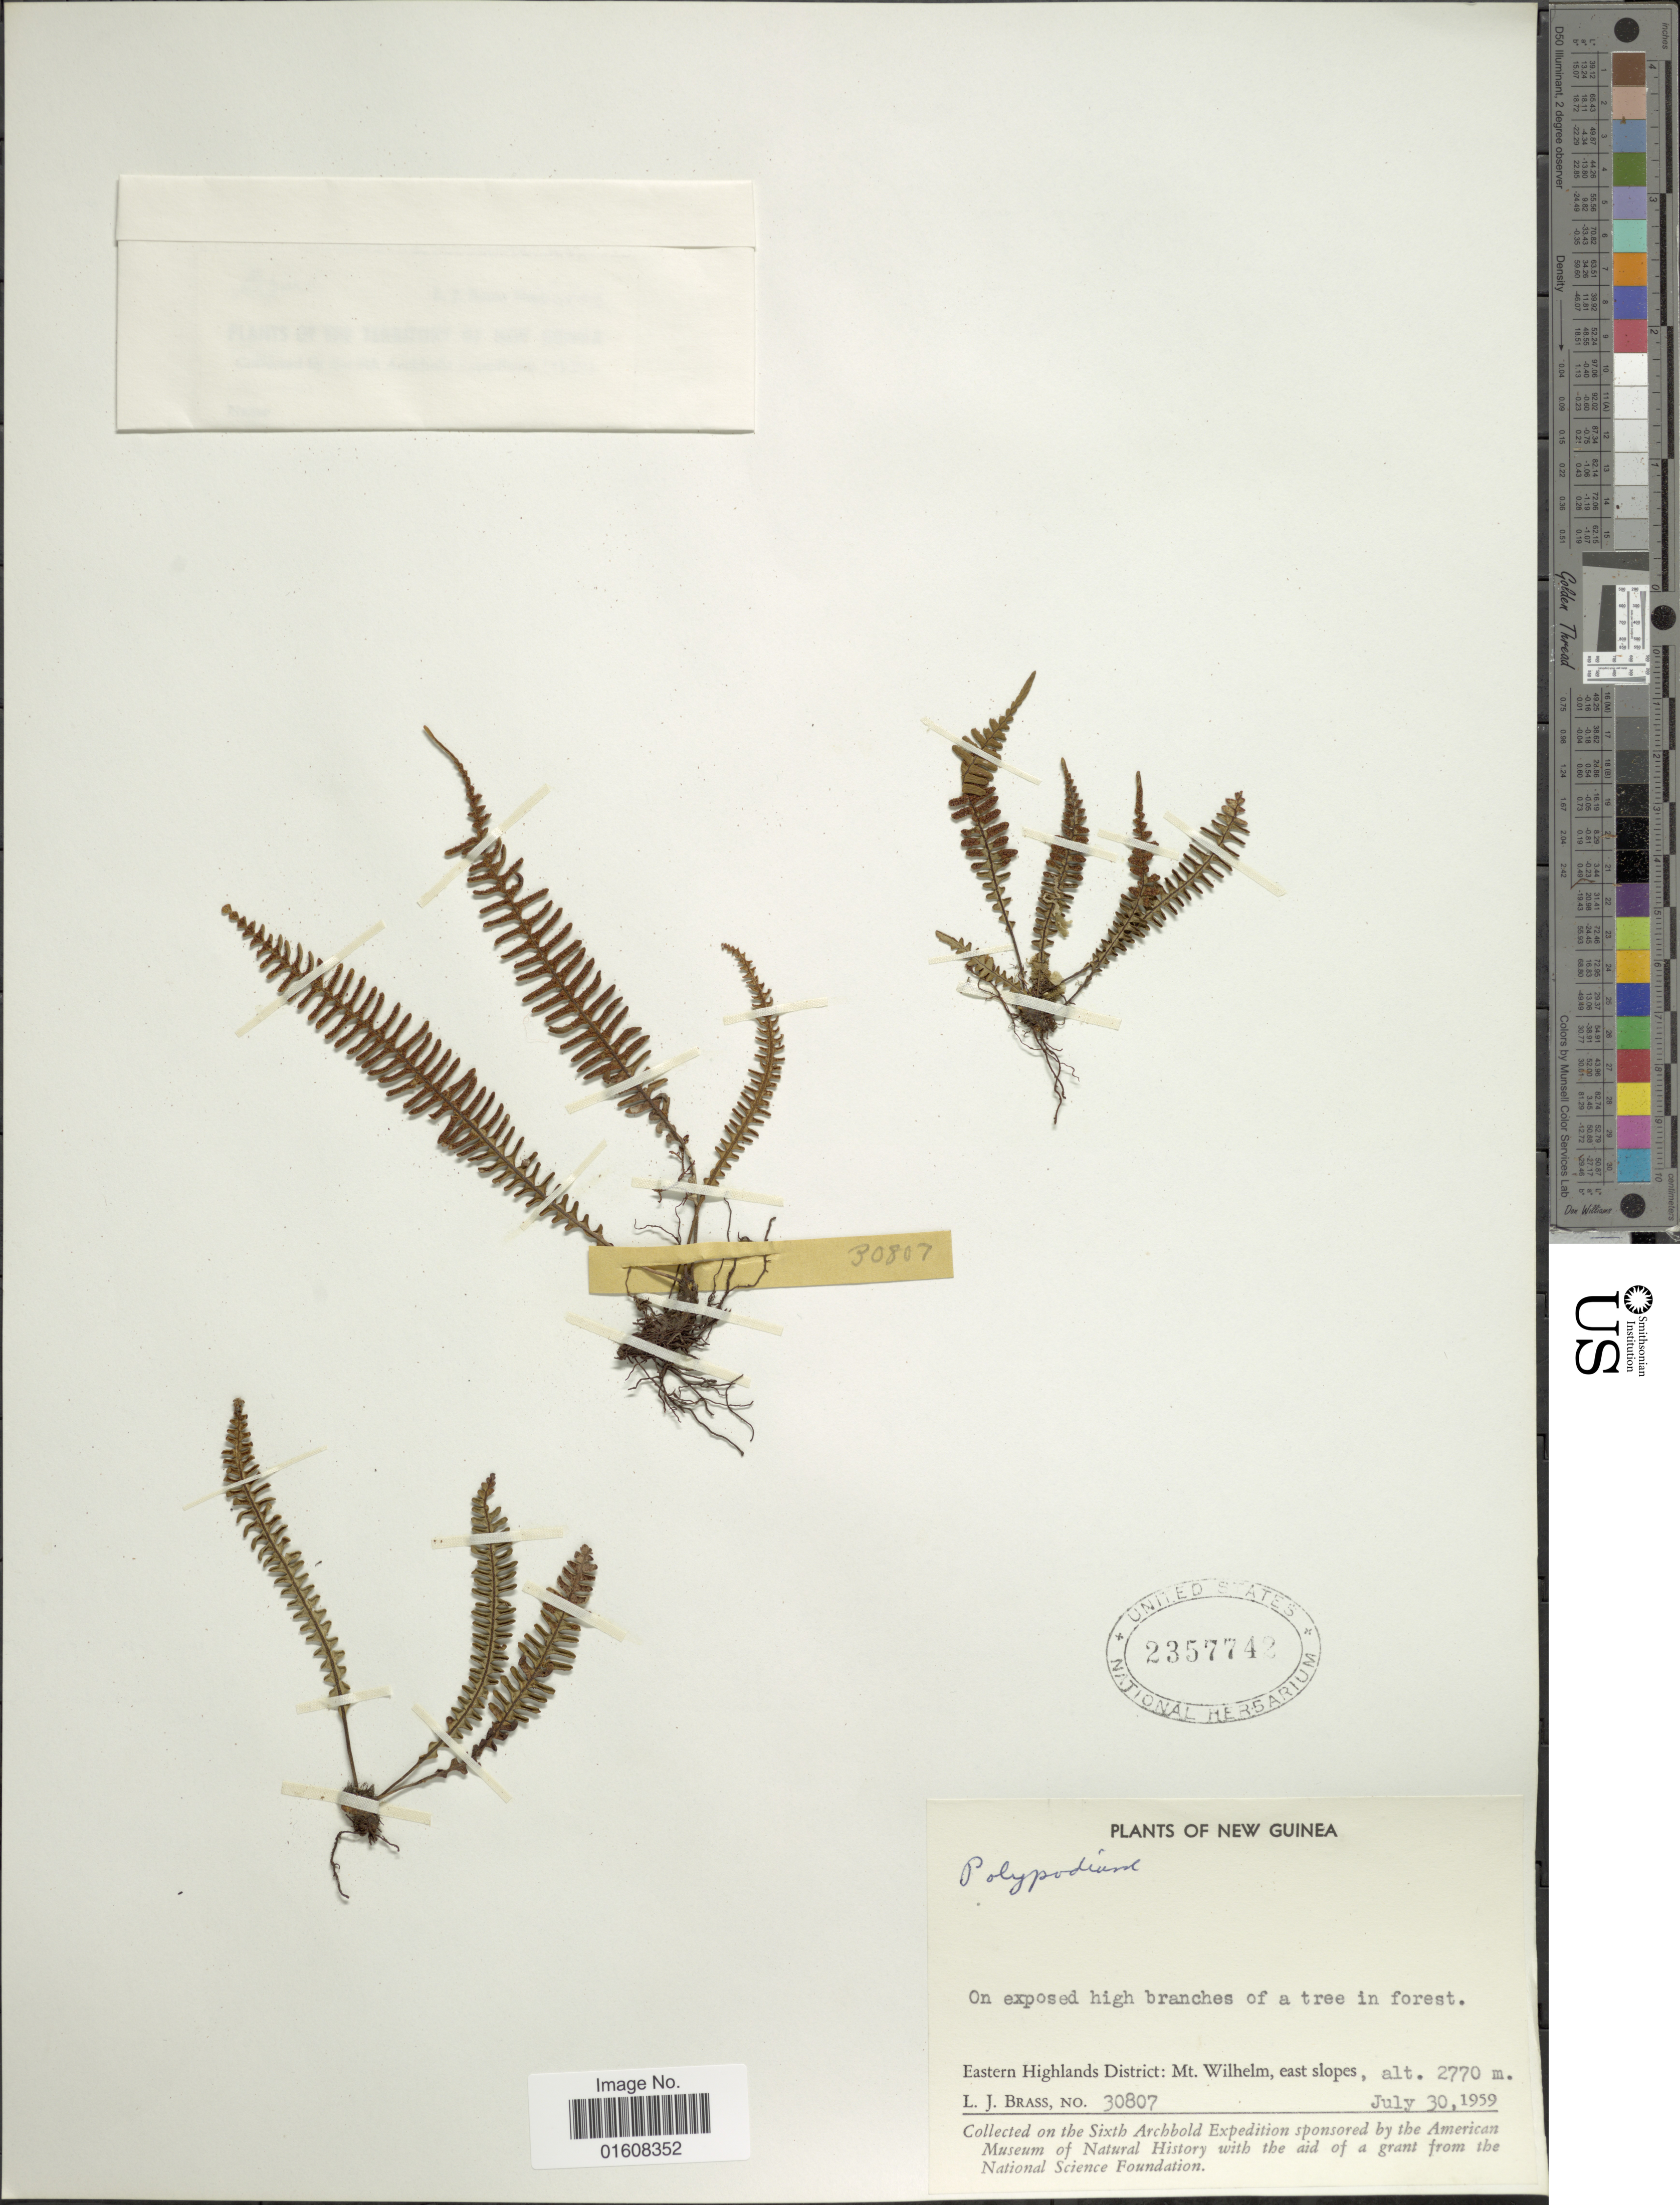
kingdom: Plantae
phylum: Tracheophyta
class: Polypodiopsida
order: Polypodiales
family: Polypodiaceae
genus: Grammitis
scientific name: Grammitis sp.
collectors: L. J. Brass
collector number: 30807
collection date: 1959-07-30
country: Papua New Guinea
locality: New Guinea. Eastern Highlands District: Mt. Wilhelm, east slopes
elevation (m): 2770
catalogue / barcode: US 2357742